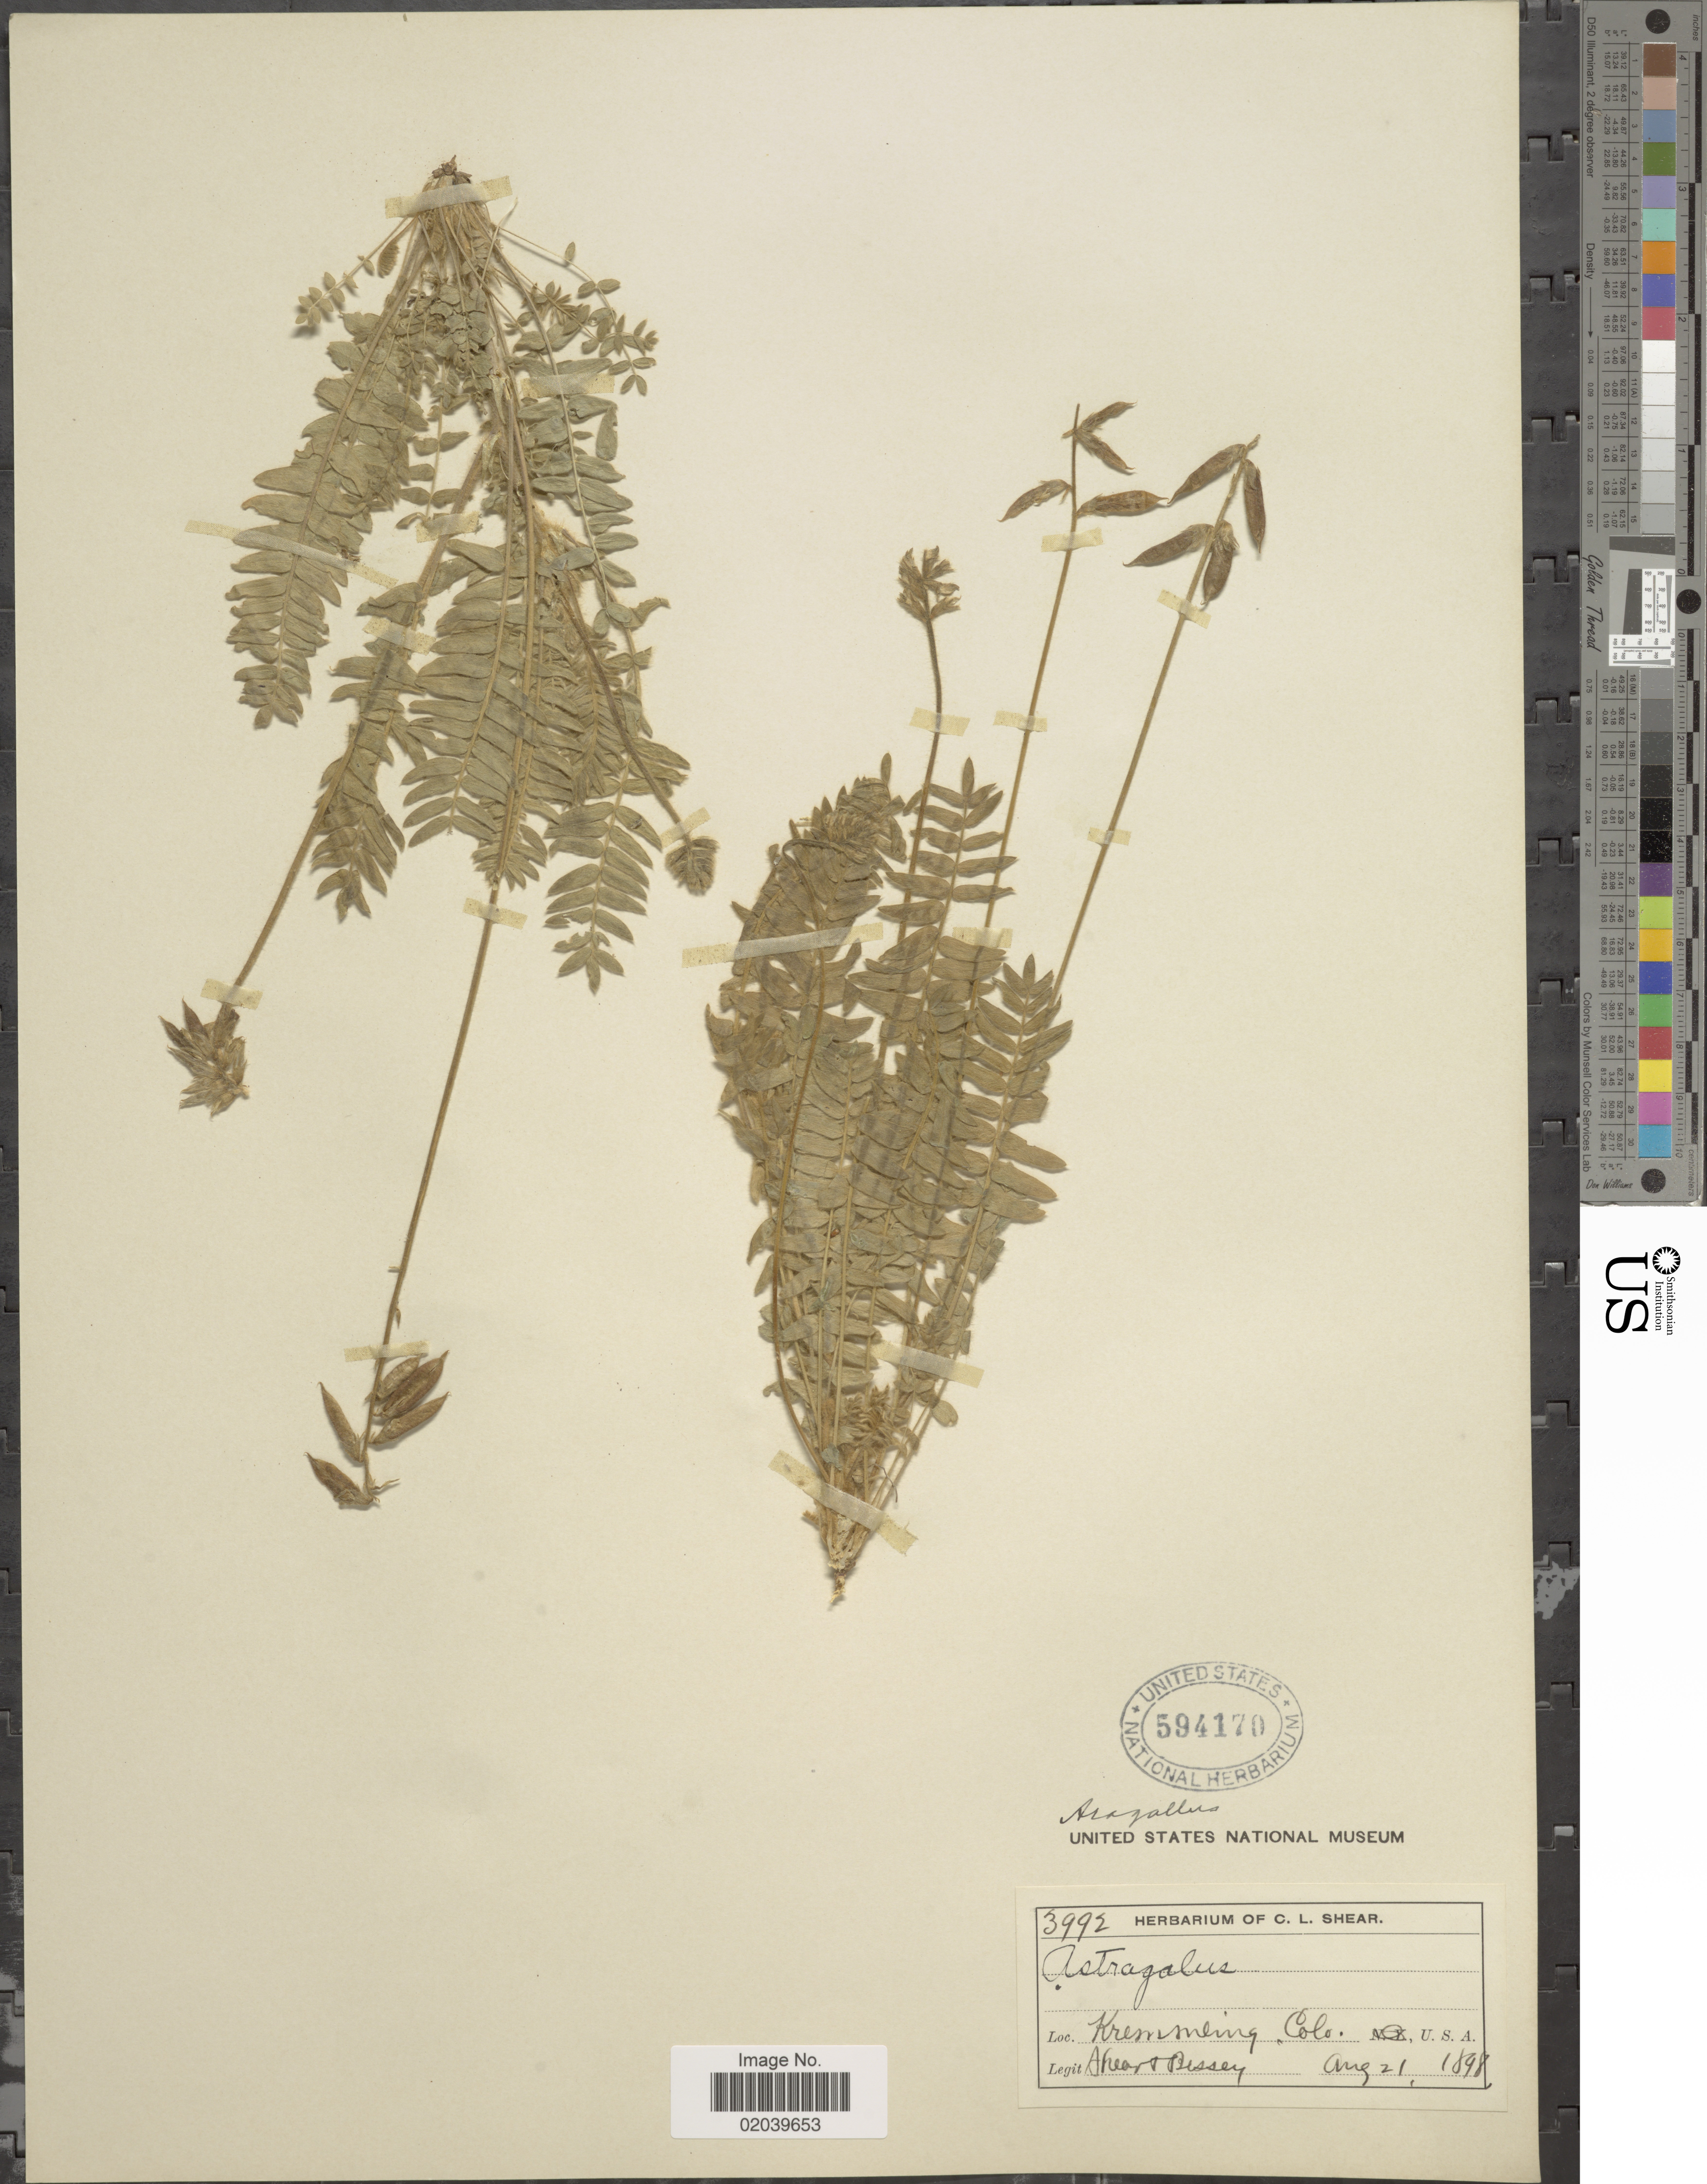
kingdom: Plantae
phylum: Tracheophyta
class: Magnoliopsida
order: Fabales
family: Fabaceae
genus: Oxytropis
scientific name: Oxytropis deflexa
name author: (Pall.) DC.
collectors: C. L. Shear & -. Bessey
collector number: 3992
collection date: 1898-08-21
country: United States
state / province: Colorado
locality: Kremmling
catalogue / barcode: US 594170